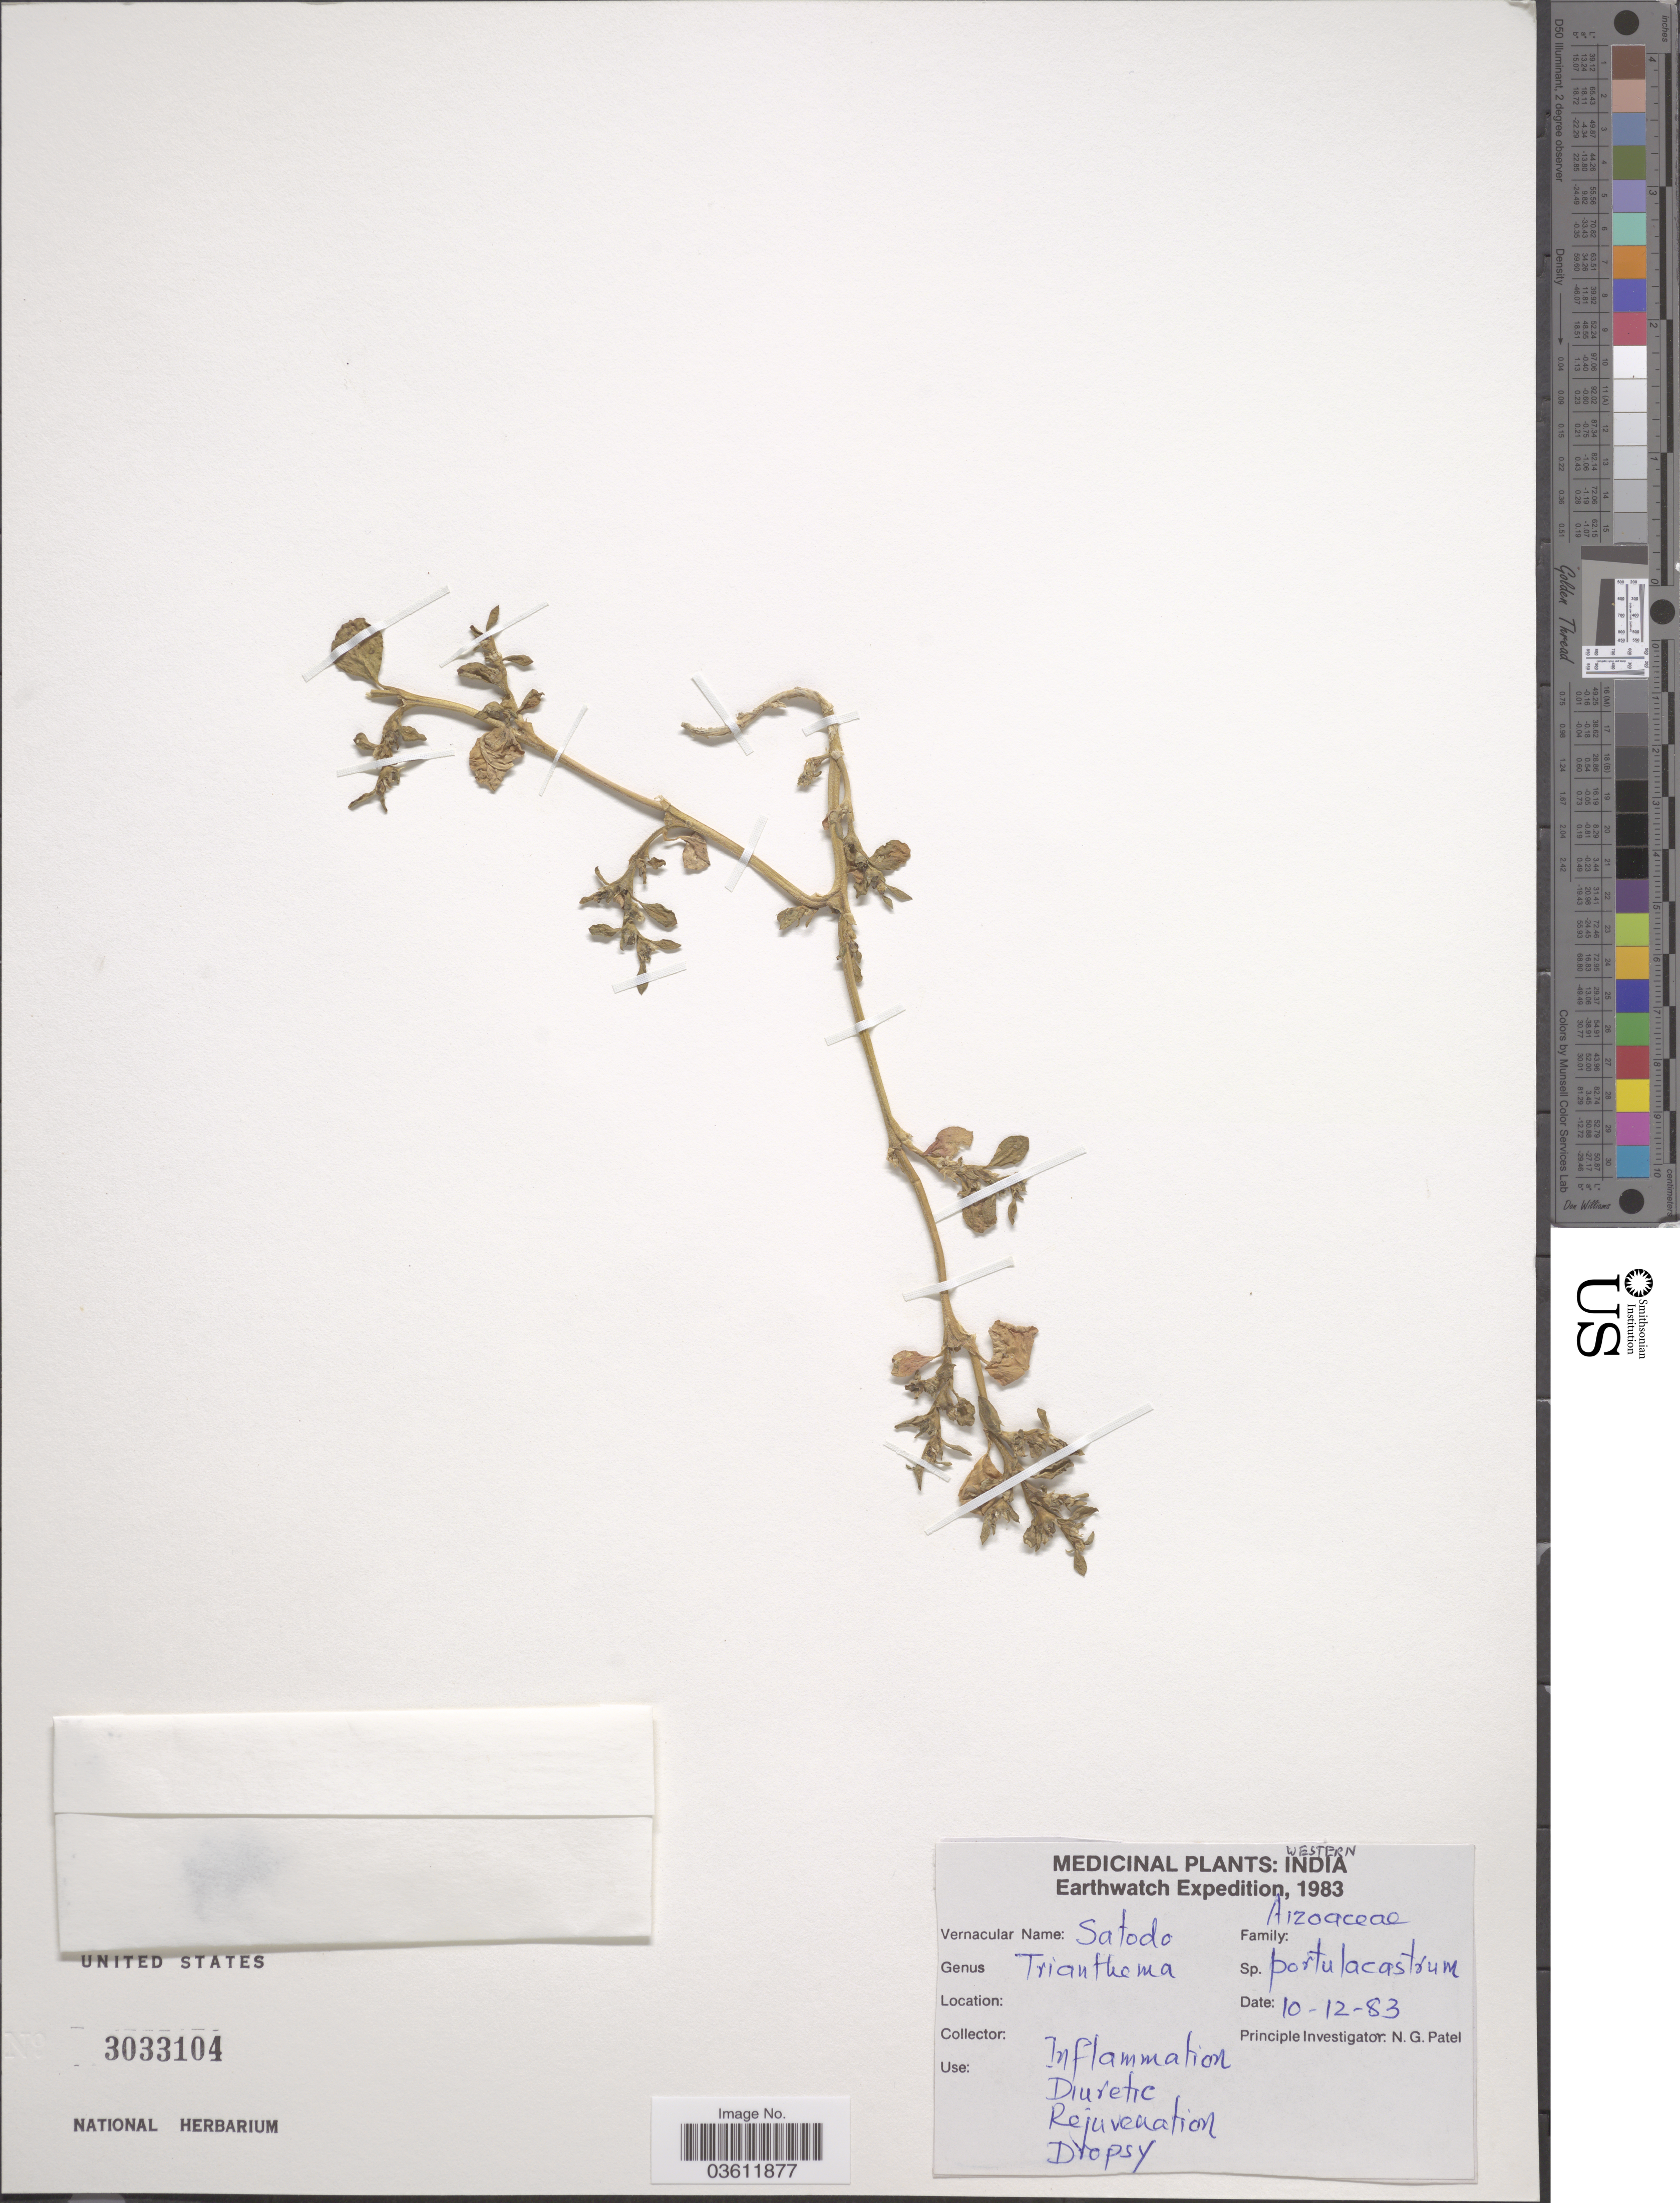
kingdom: Plantae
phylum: Tracheophyta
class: Magnoliopsida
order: Caryophyllales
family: Aizoaceae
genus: Trianthema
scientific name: Trianthema portulacastrum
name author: L.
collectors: N. Patel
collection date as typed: Transcribed d/m/y: 10/12/83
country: India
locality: Western India.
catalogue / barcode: US 3033104